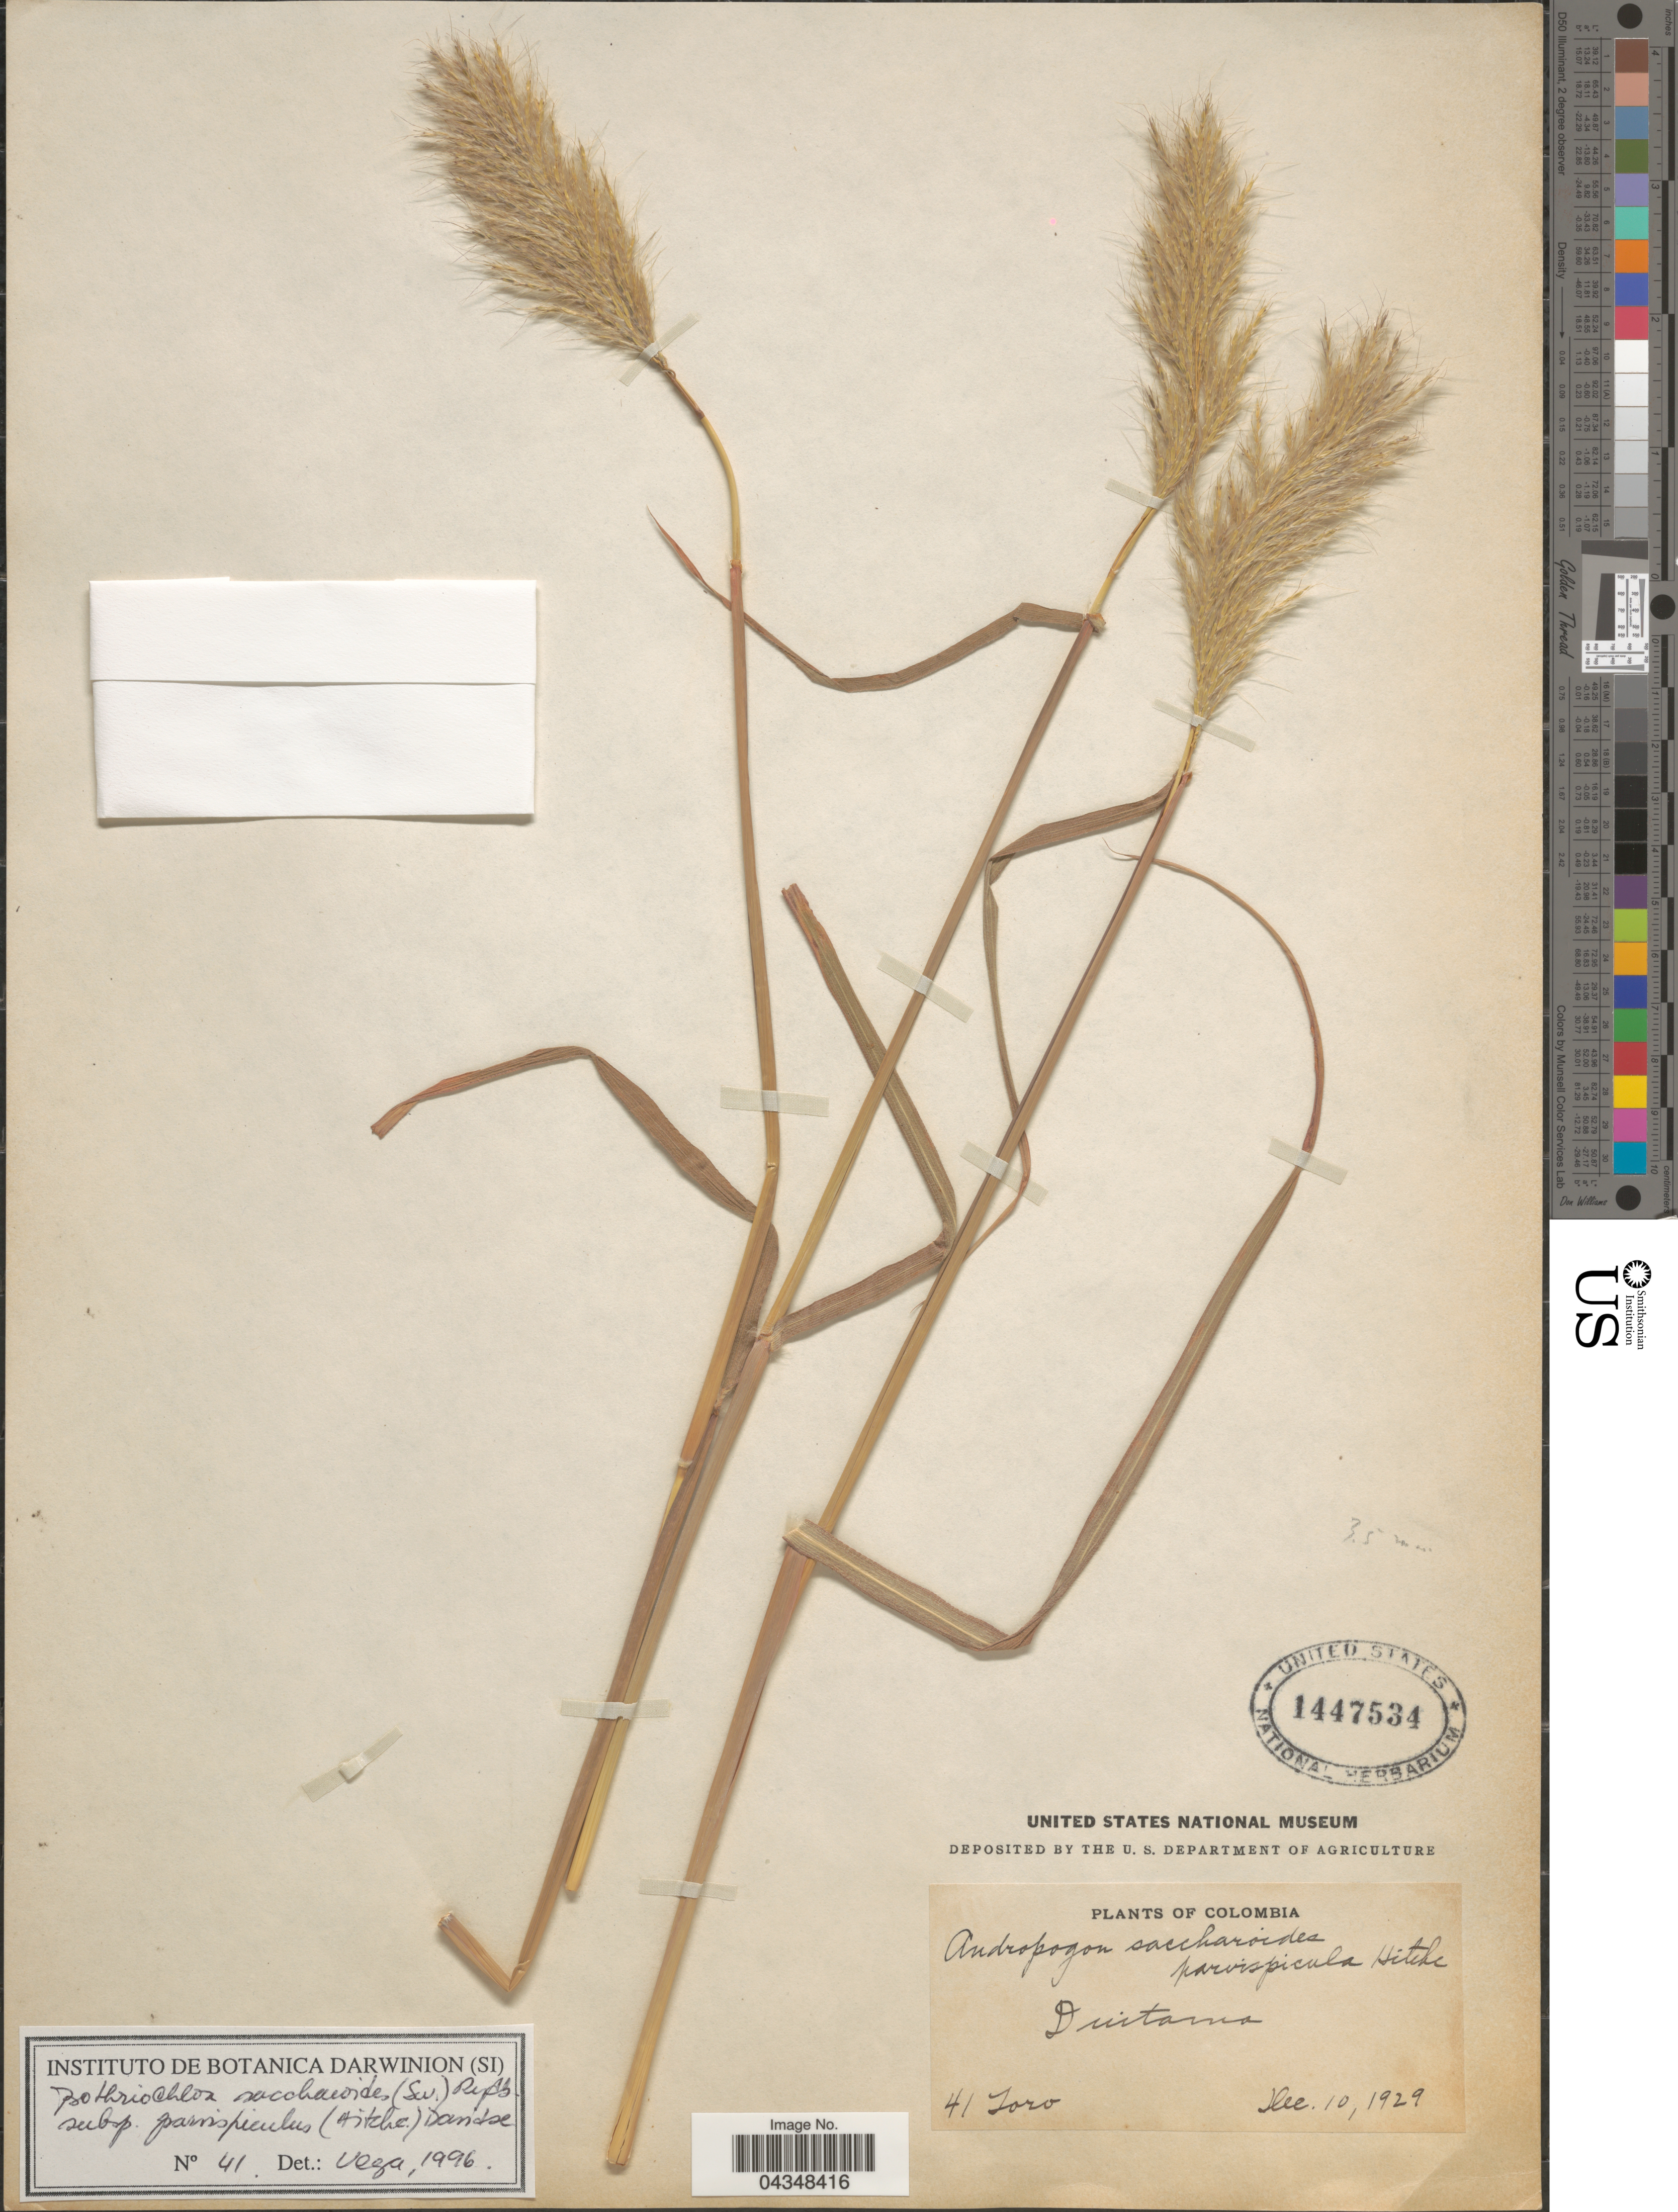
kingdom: Plantae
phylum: Tracheophyta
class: Liliopsida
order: Poales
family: Poaceae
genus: Bothriochloa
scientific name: Bothriochloa saccharoides var. parvispicula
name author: (Hitchc.) Tovar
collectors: -. Toro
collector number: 41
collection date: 1929-12-10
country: Colombia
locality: Duitama.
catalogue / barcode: US 1447534